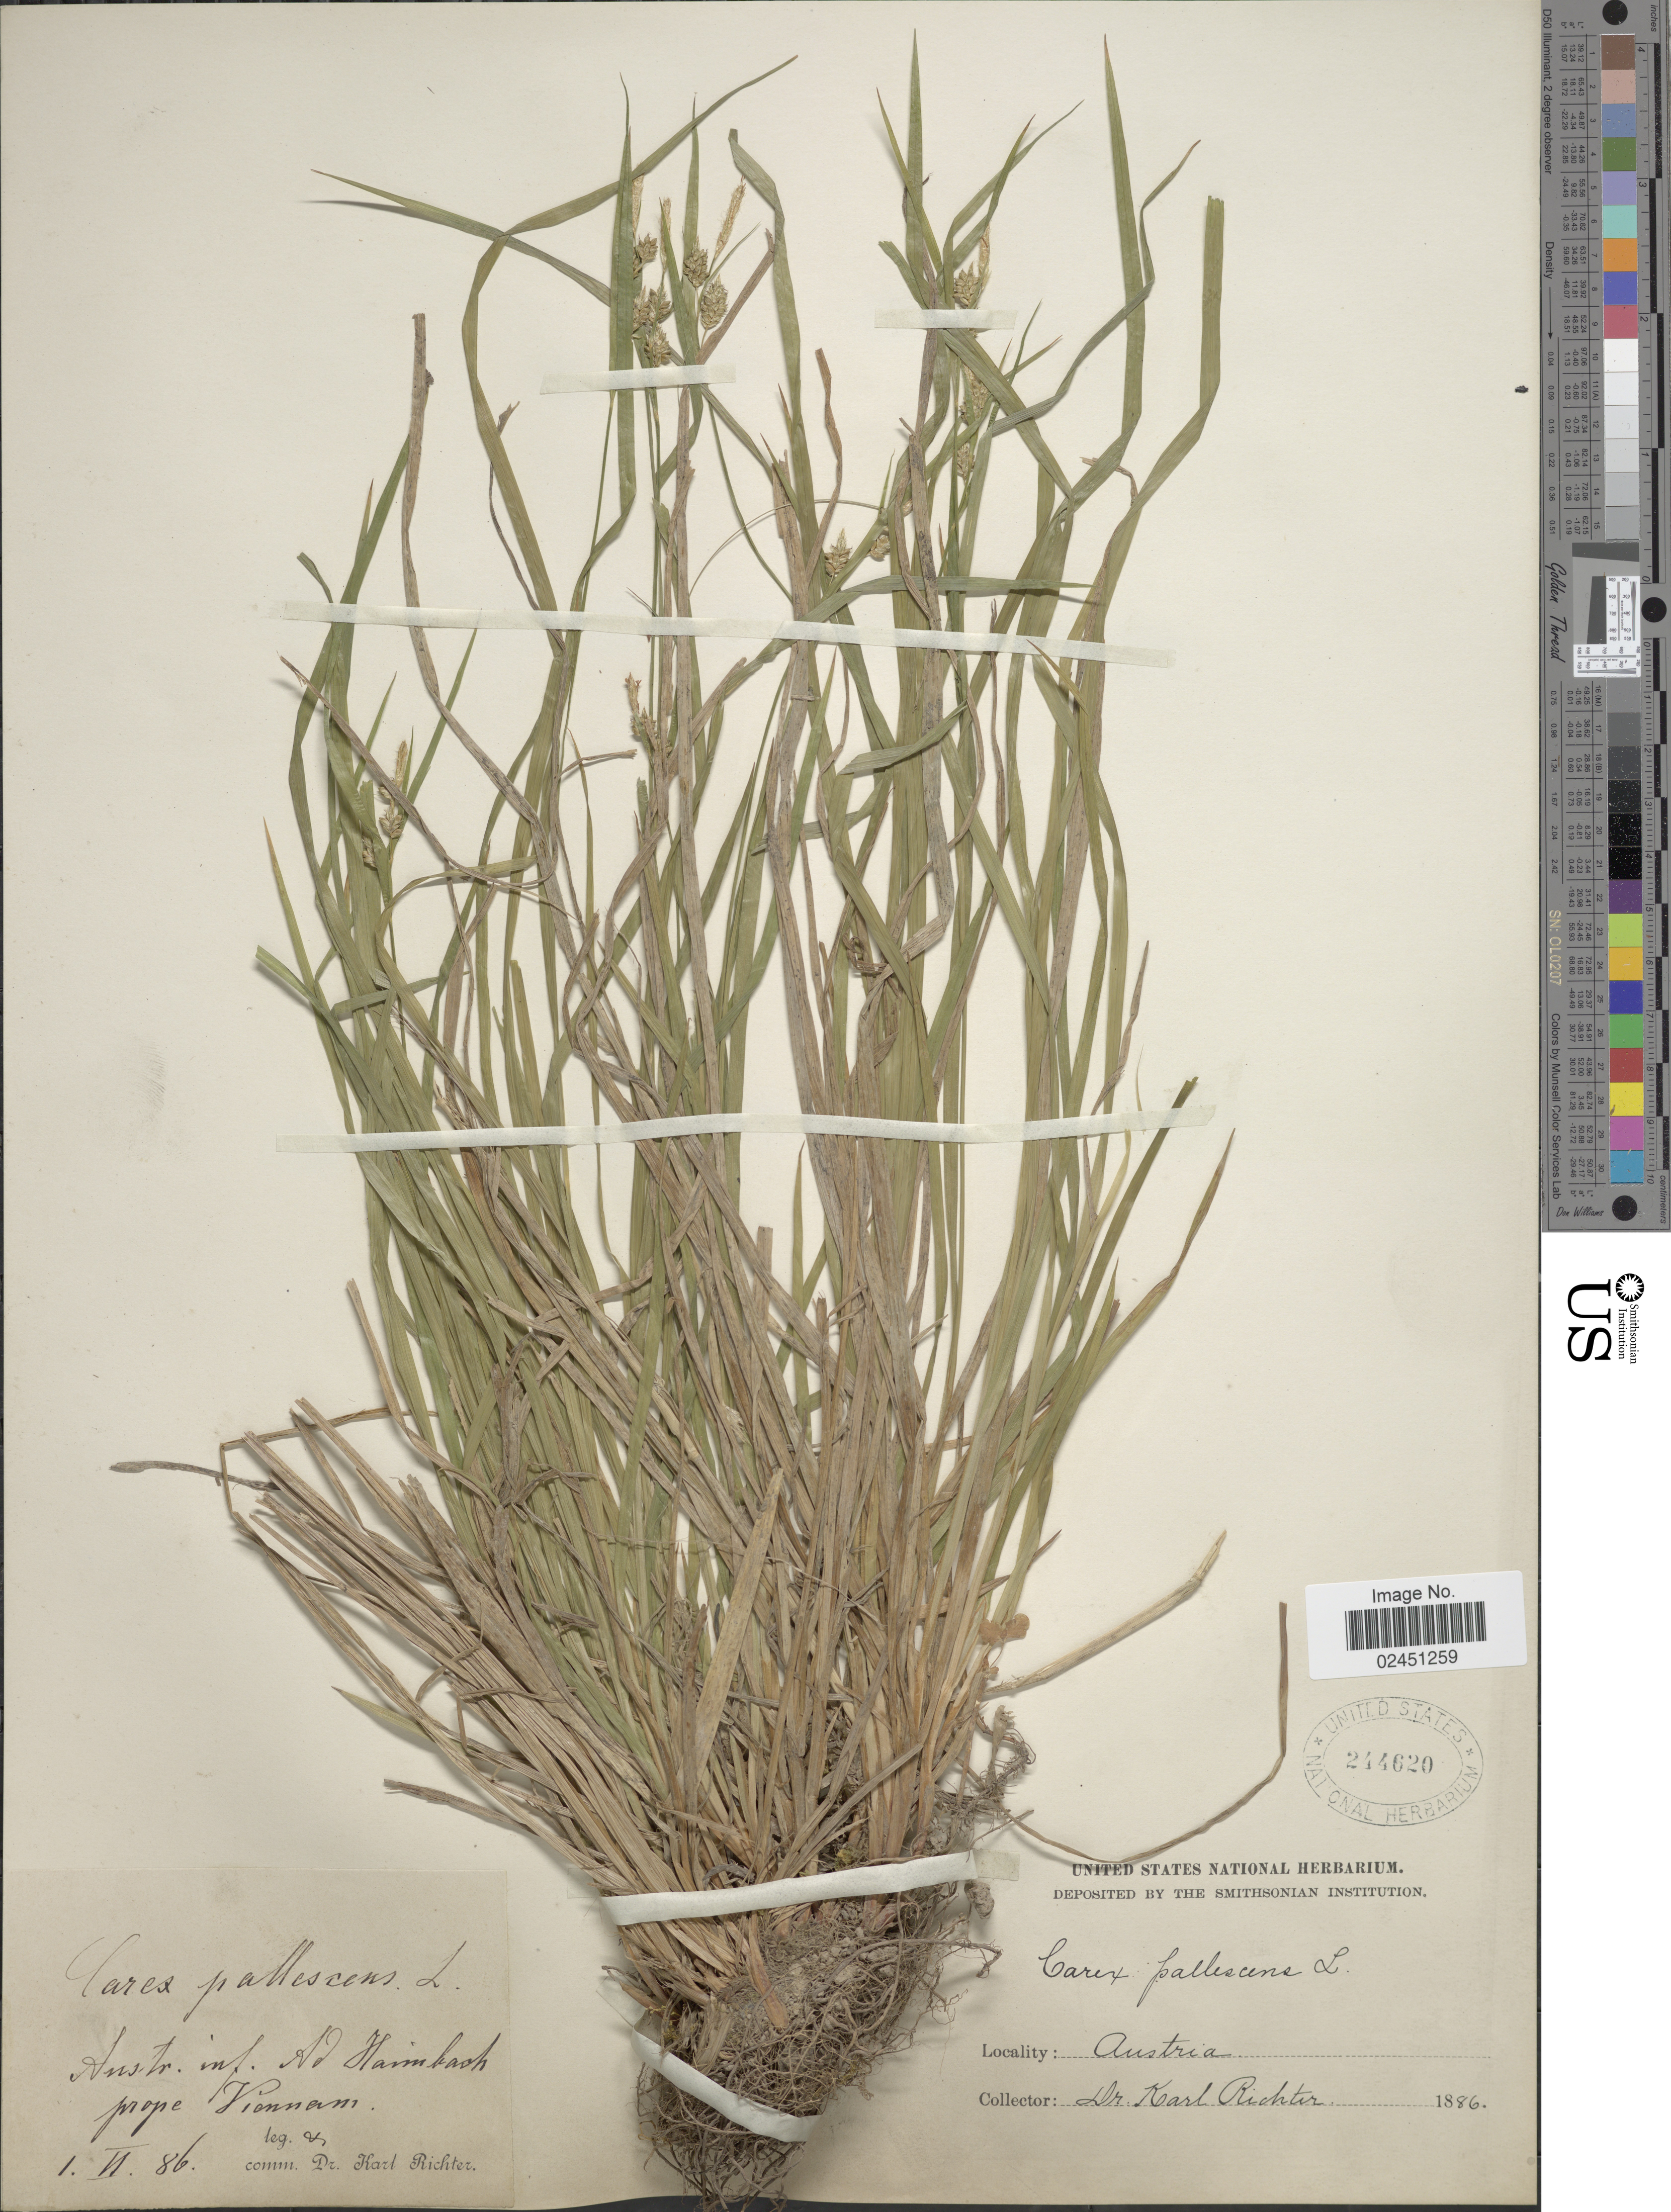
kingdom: Plantae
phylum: Tracheophyta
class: Liliopsida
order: Poales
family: Cyperaceae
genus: Carex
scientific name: Carex pallescens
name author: L.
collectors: K. Richter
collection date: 1886-06-01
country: Austria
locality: Austr. inf. Ad Harmbach prope Viennam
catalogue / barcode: US 244620